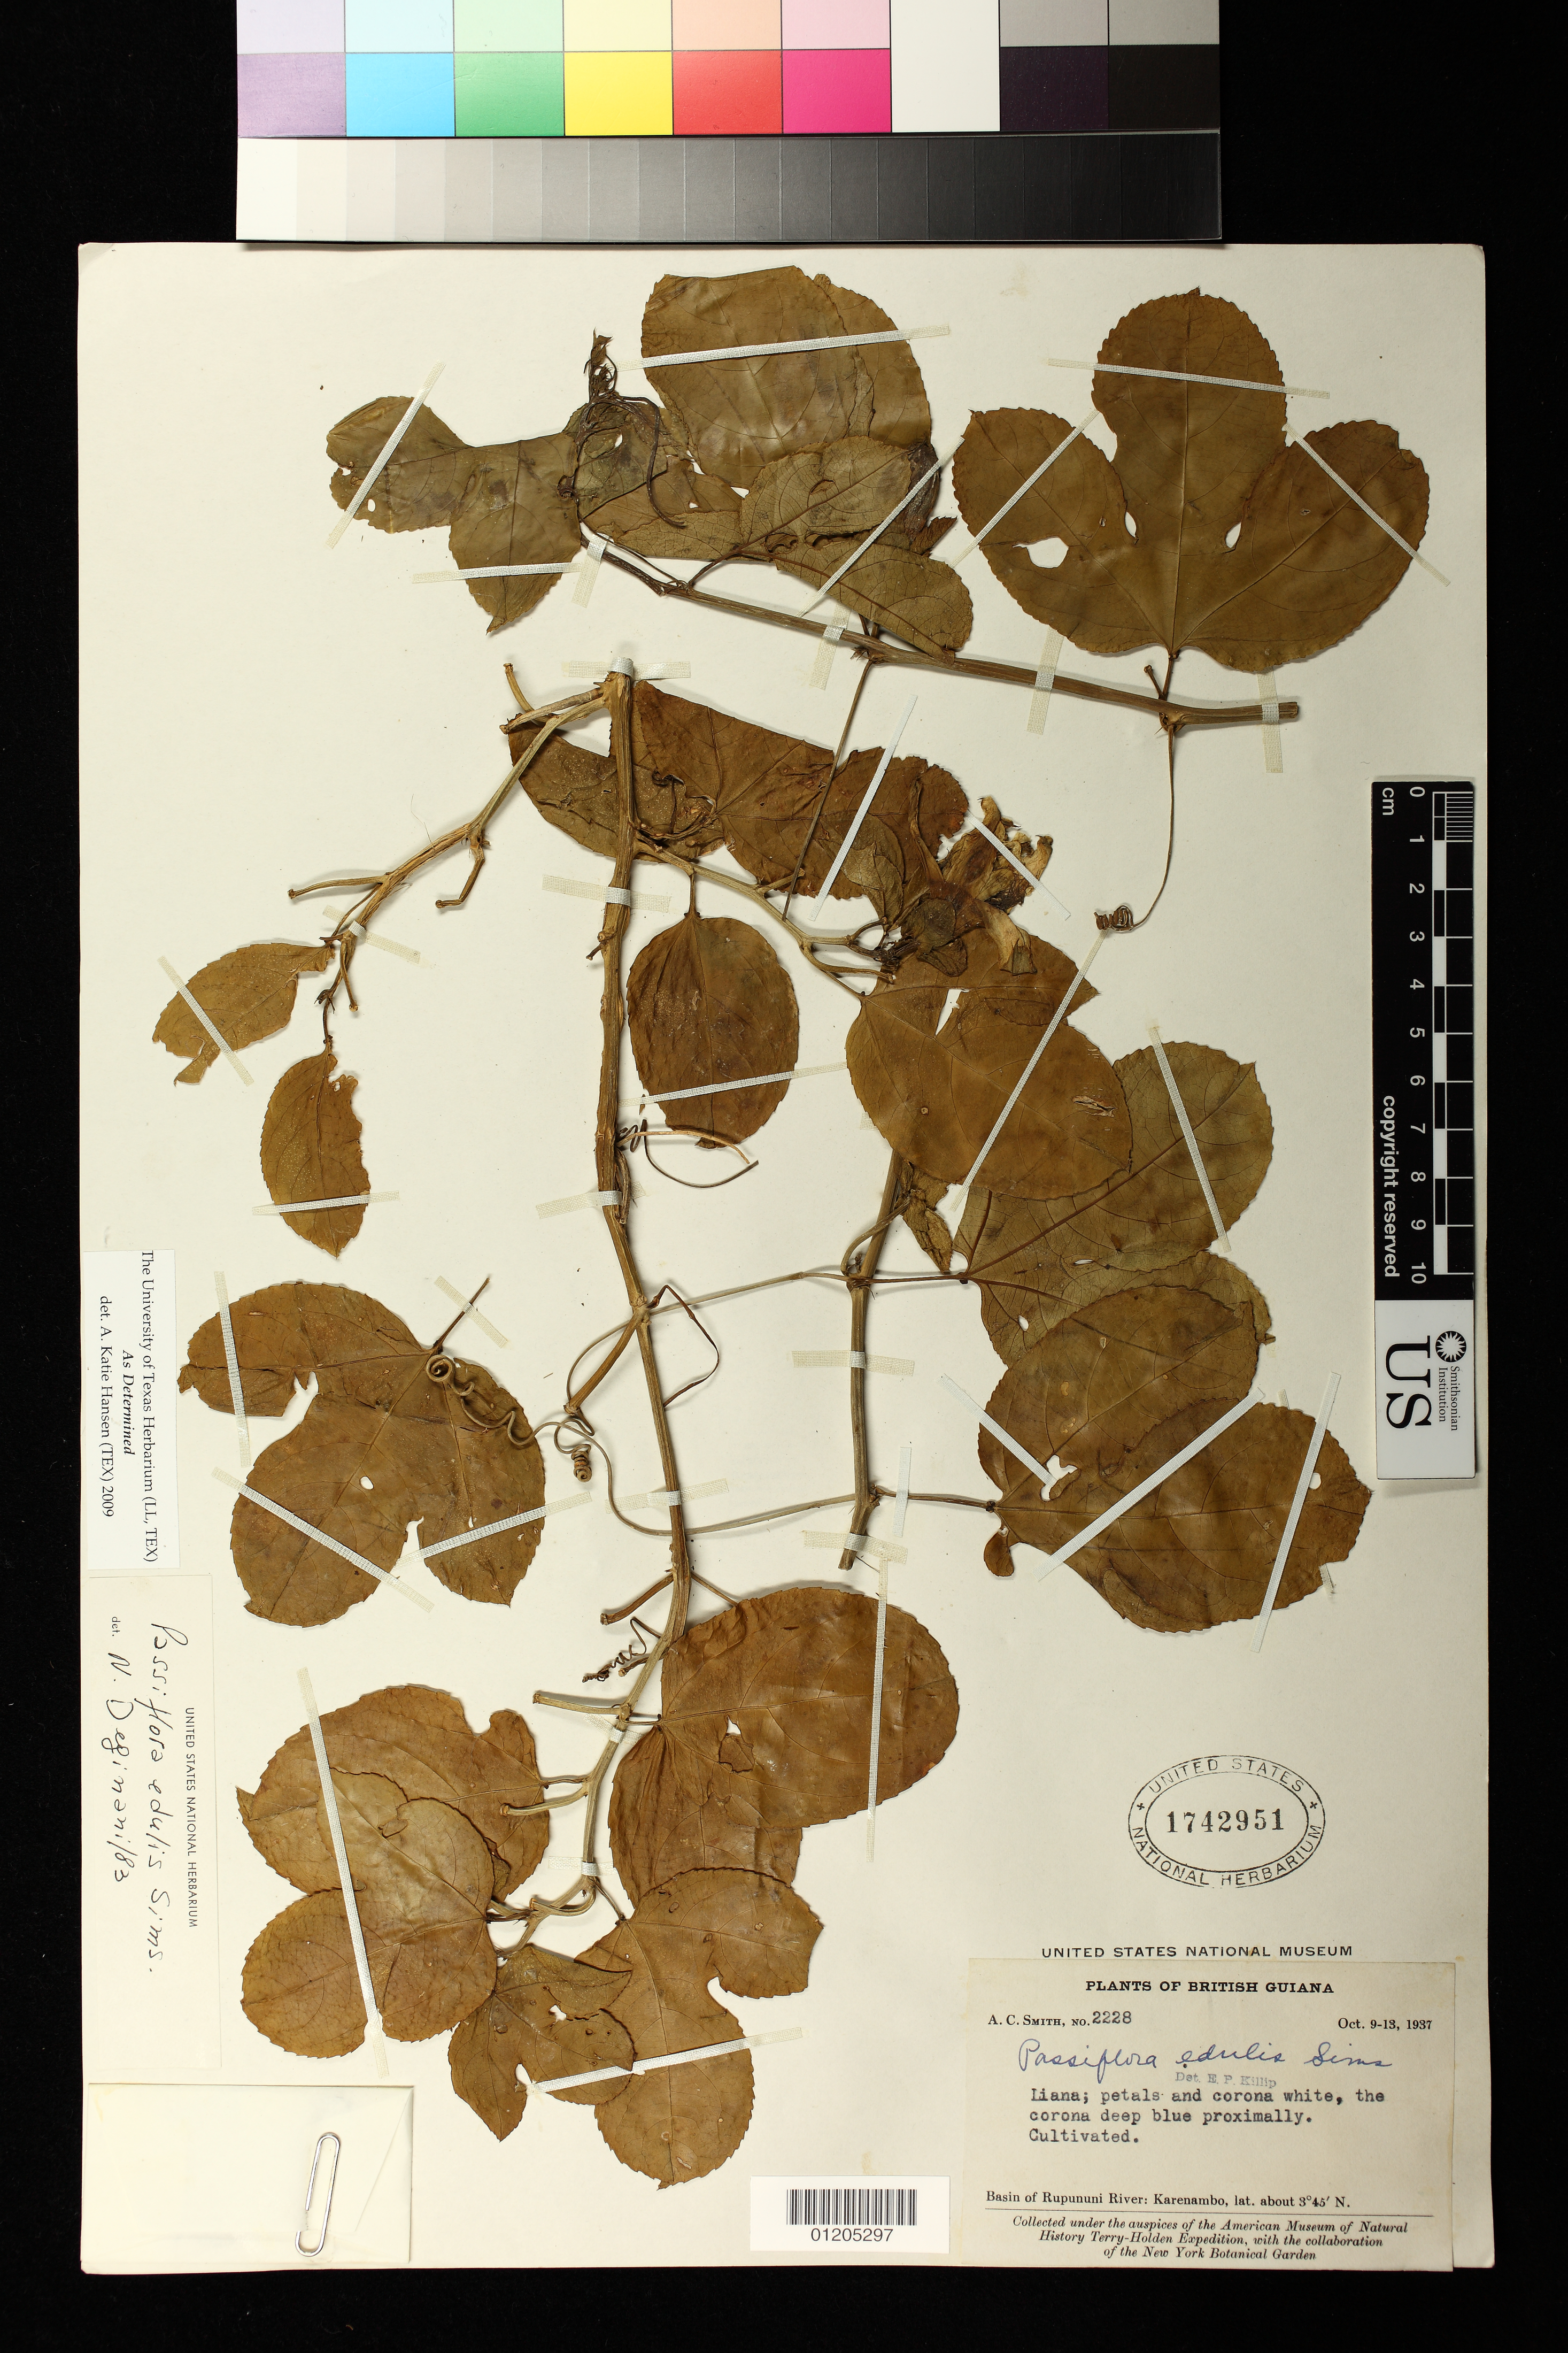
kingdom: Plantae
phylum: Tracheophyta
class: Magnoliopsida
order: Malpighiales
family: Passifloraceae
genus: Passiflora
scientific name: Passiflora edulis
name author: Sims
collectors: A. C. Smith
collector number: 2228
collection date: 1937-10-09/1937-10-13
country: Guyana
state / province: U. Takutu-U. Essequibo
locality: Basin of Rupununi river: (Karenambo)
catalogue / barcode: US 1742951